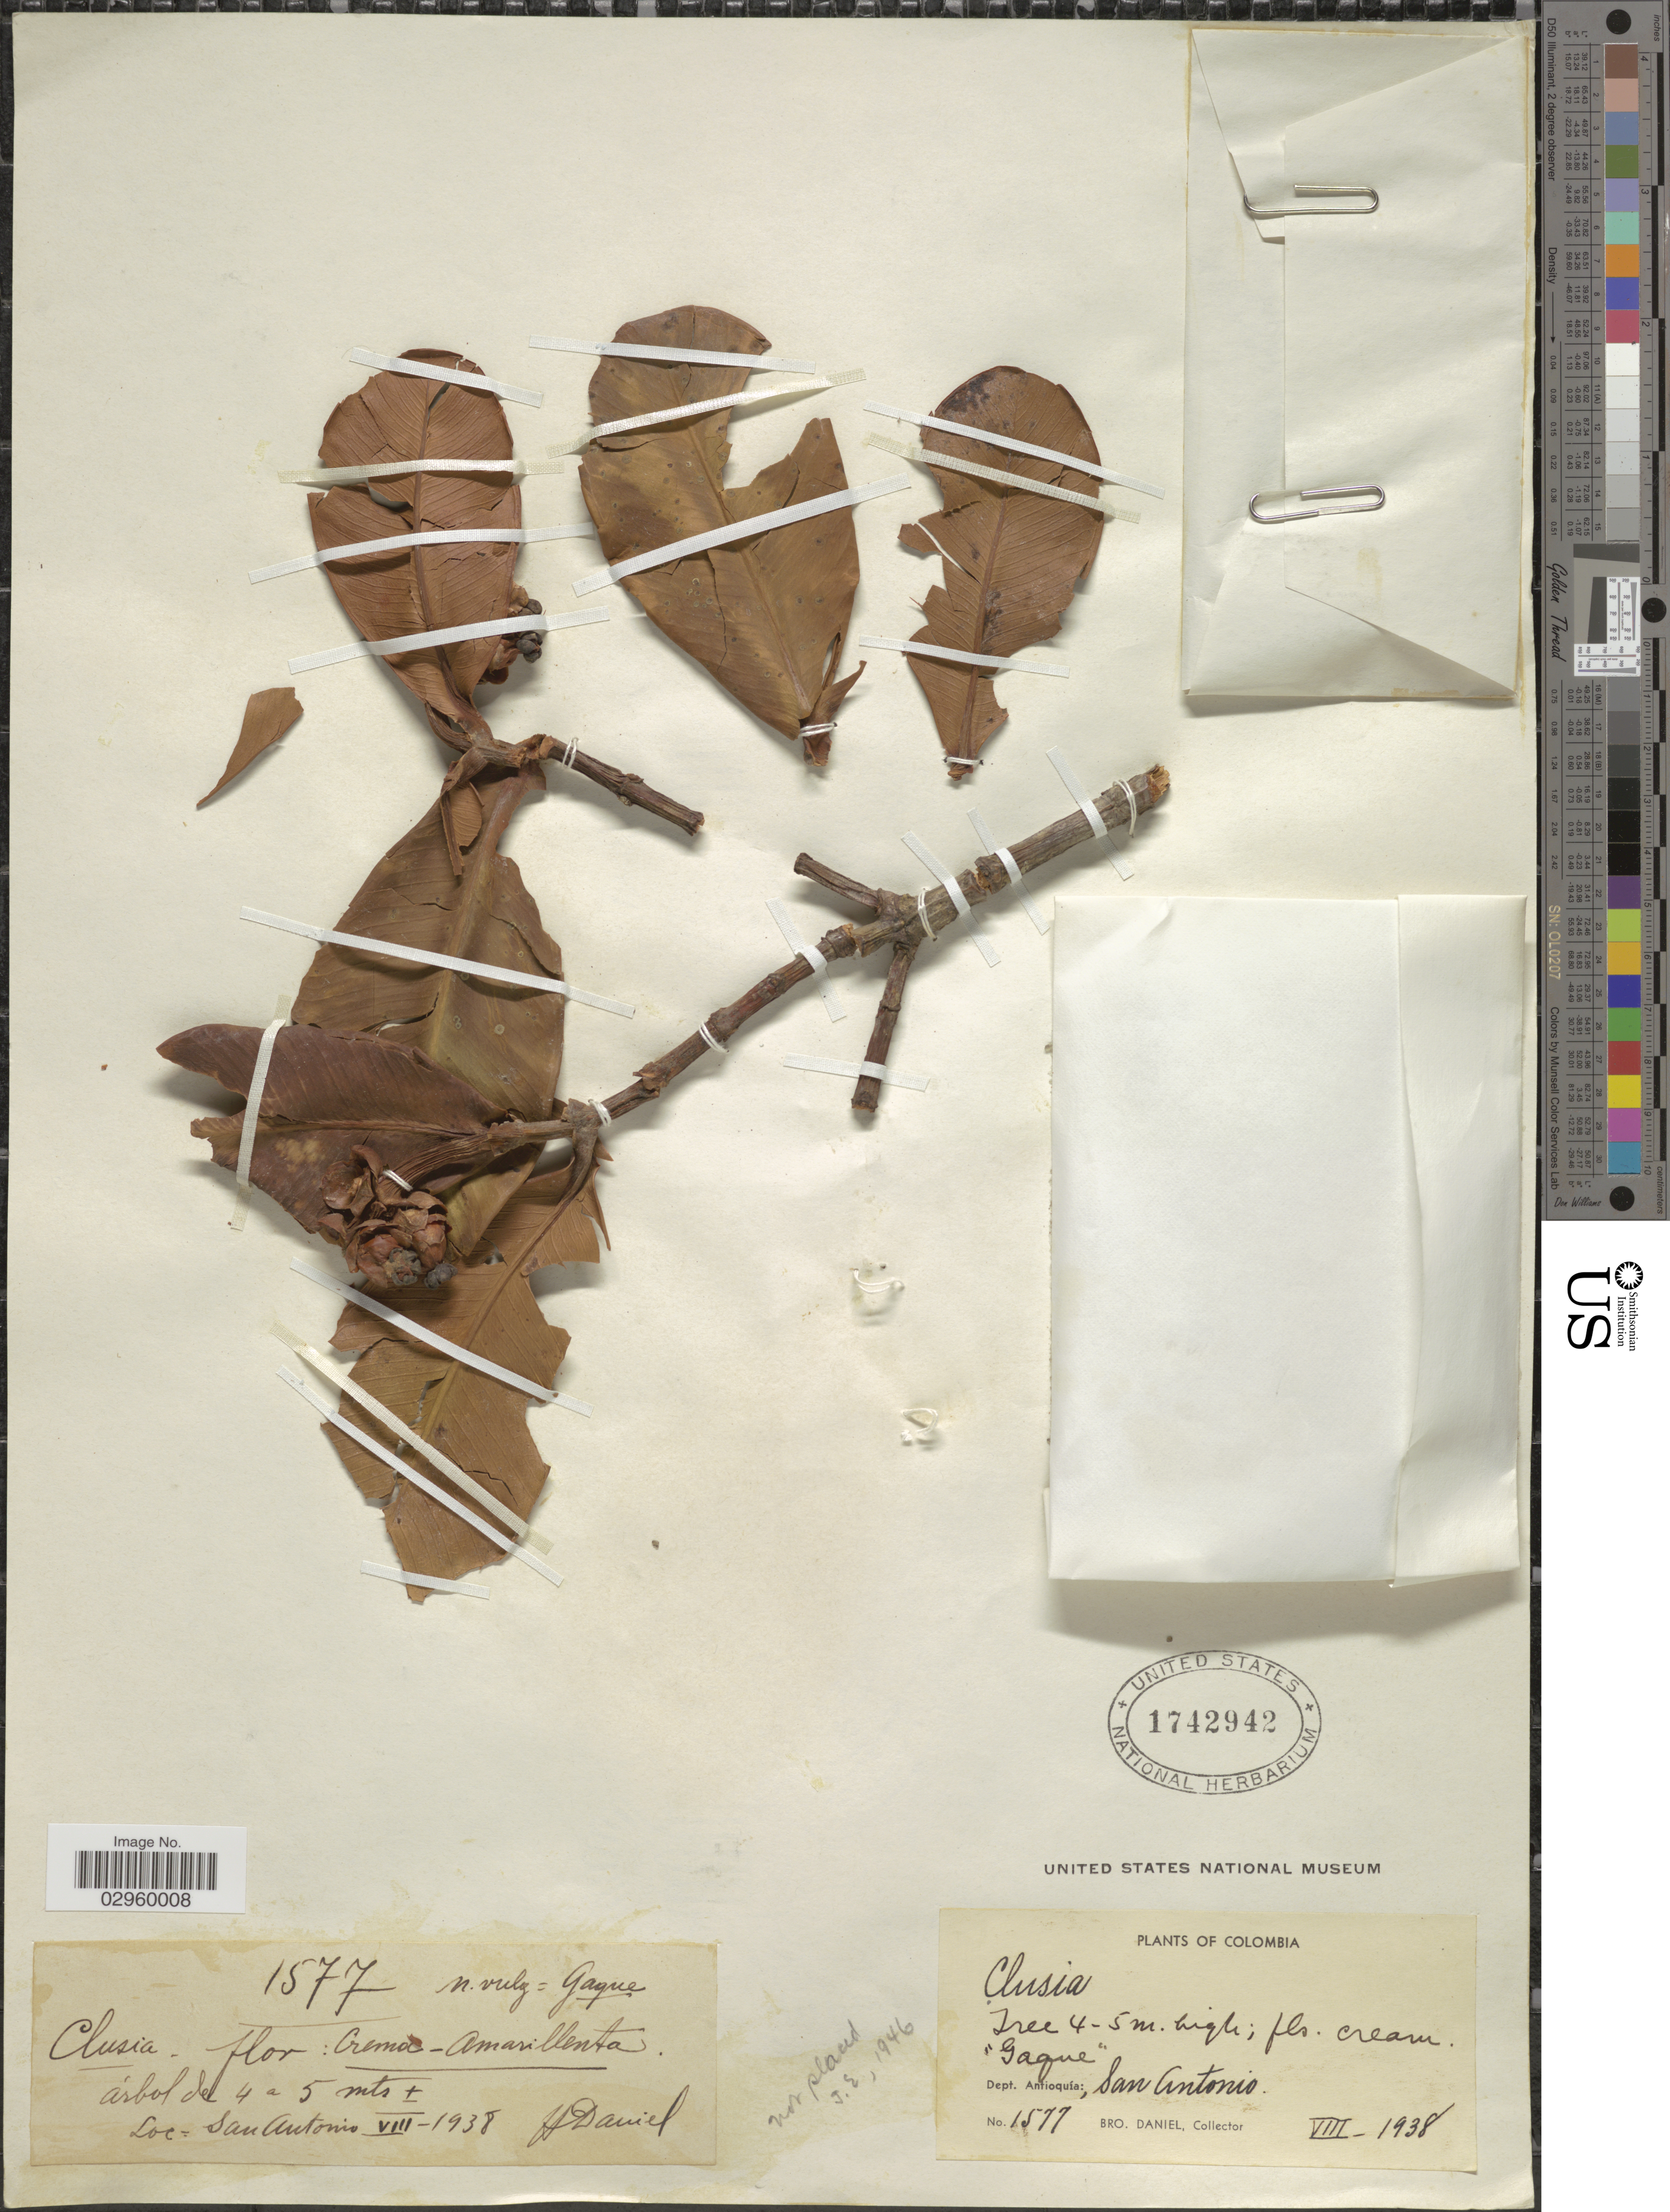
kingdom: Plantae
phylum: Tracheophyta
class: Magnoliopsida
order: Malpighiales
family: Clusiaceae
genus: Clusia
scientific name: Clusia sp.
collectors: Bro. Daniel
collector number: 1577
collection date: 1938-08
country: Colombia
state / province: Antioquia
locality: Dept. Antioquia: San Antonio.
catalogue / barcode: US 1742942